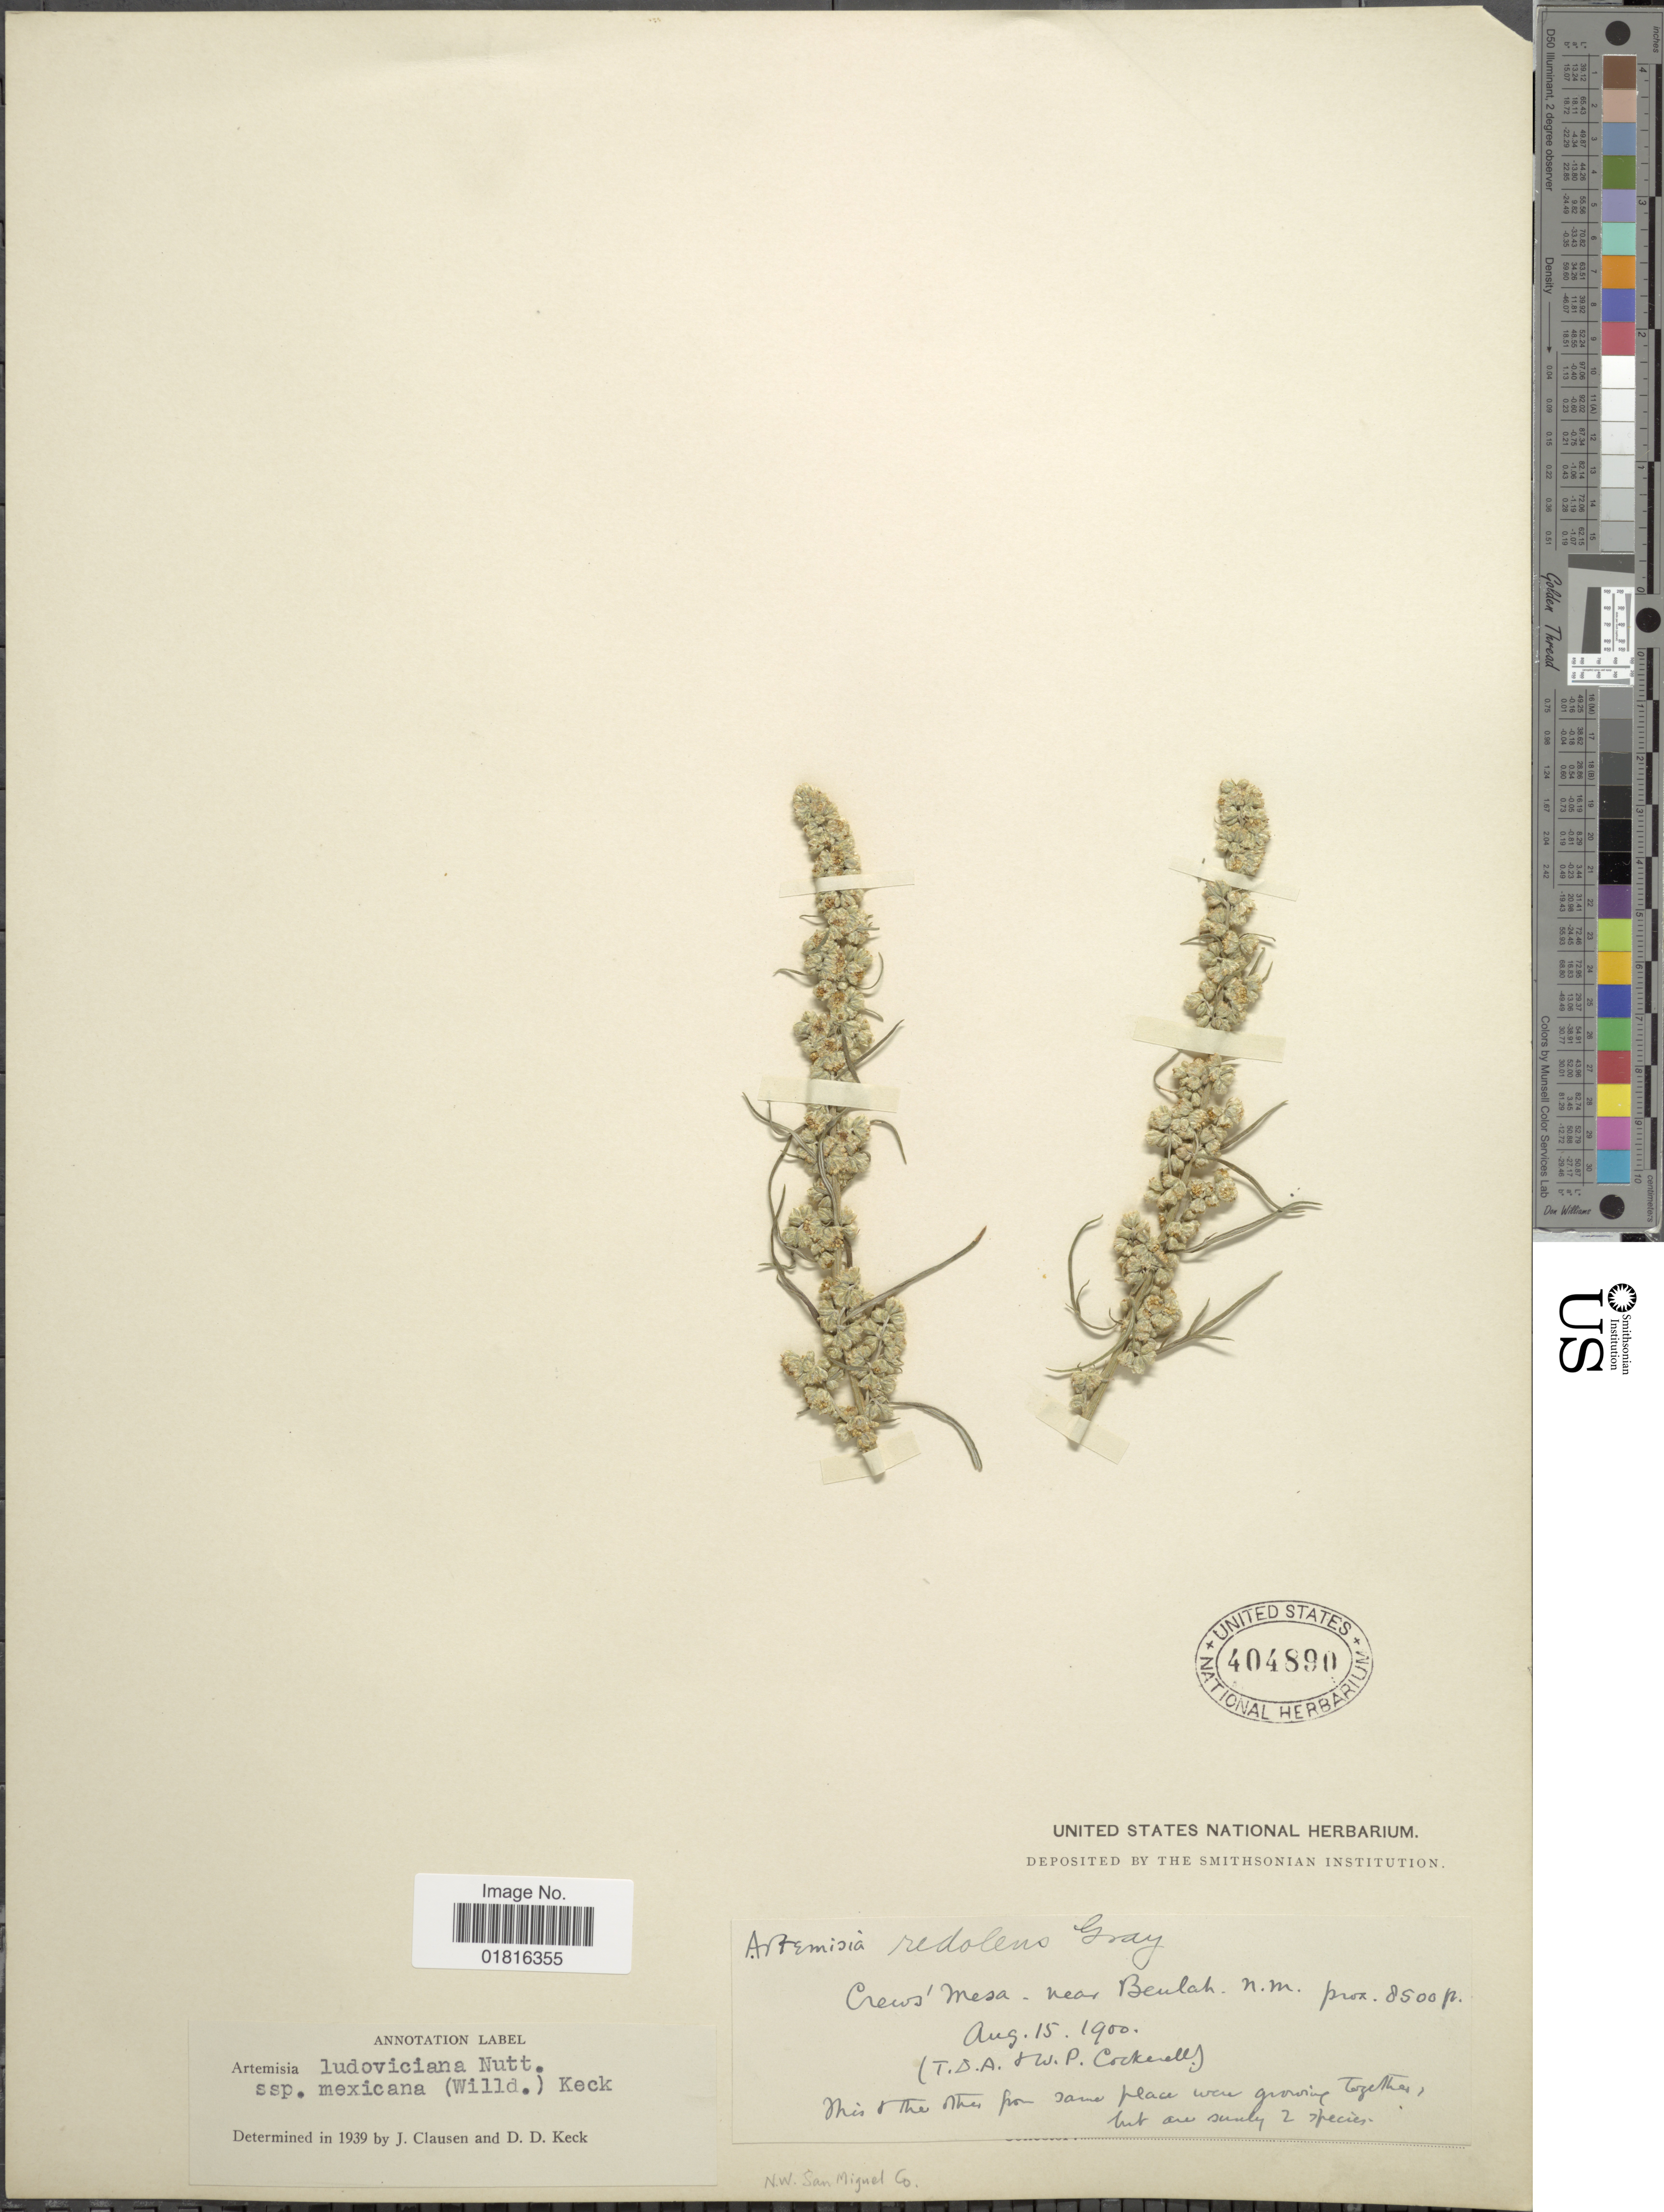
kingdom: Plantae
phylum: Tracheophyta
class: Magnoliopsida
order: Asterales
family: Asteraceae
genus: Artemisia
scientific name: Artemisia ludoviciana subsp. mexicana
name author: (Willd. ex Spreng.) D.D. Keck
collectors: T. Cockerell & W. Cockerell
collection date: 1900-08-15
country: United States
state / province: New Mexico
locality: Crew's Mesa, near Beulah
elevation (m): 2591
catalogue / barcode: US 404890